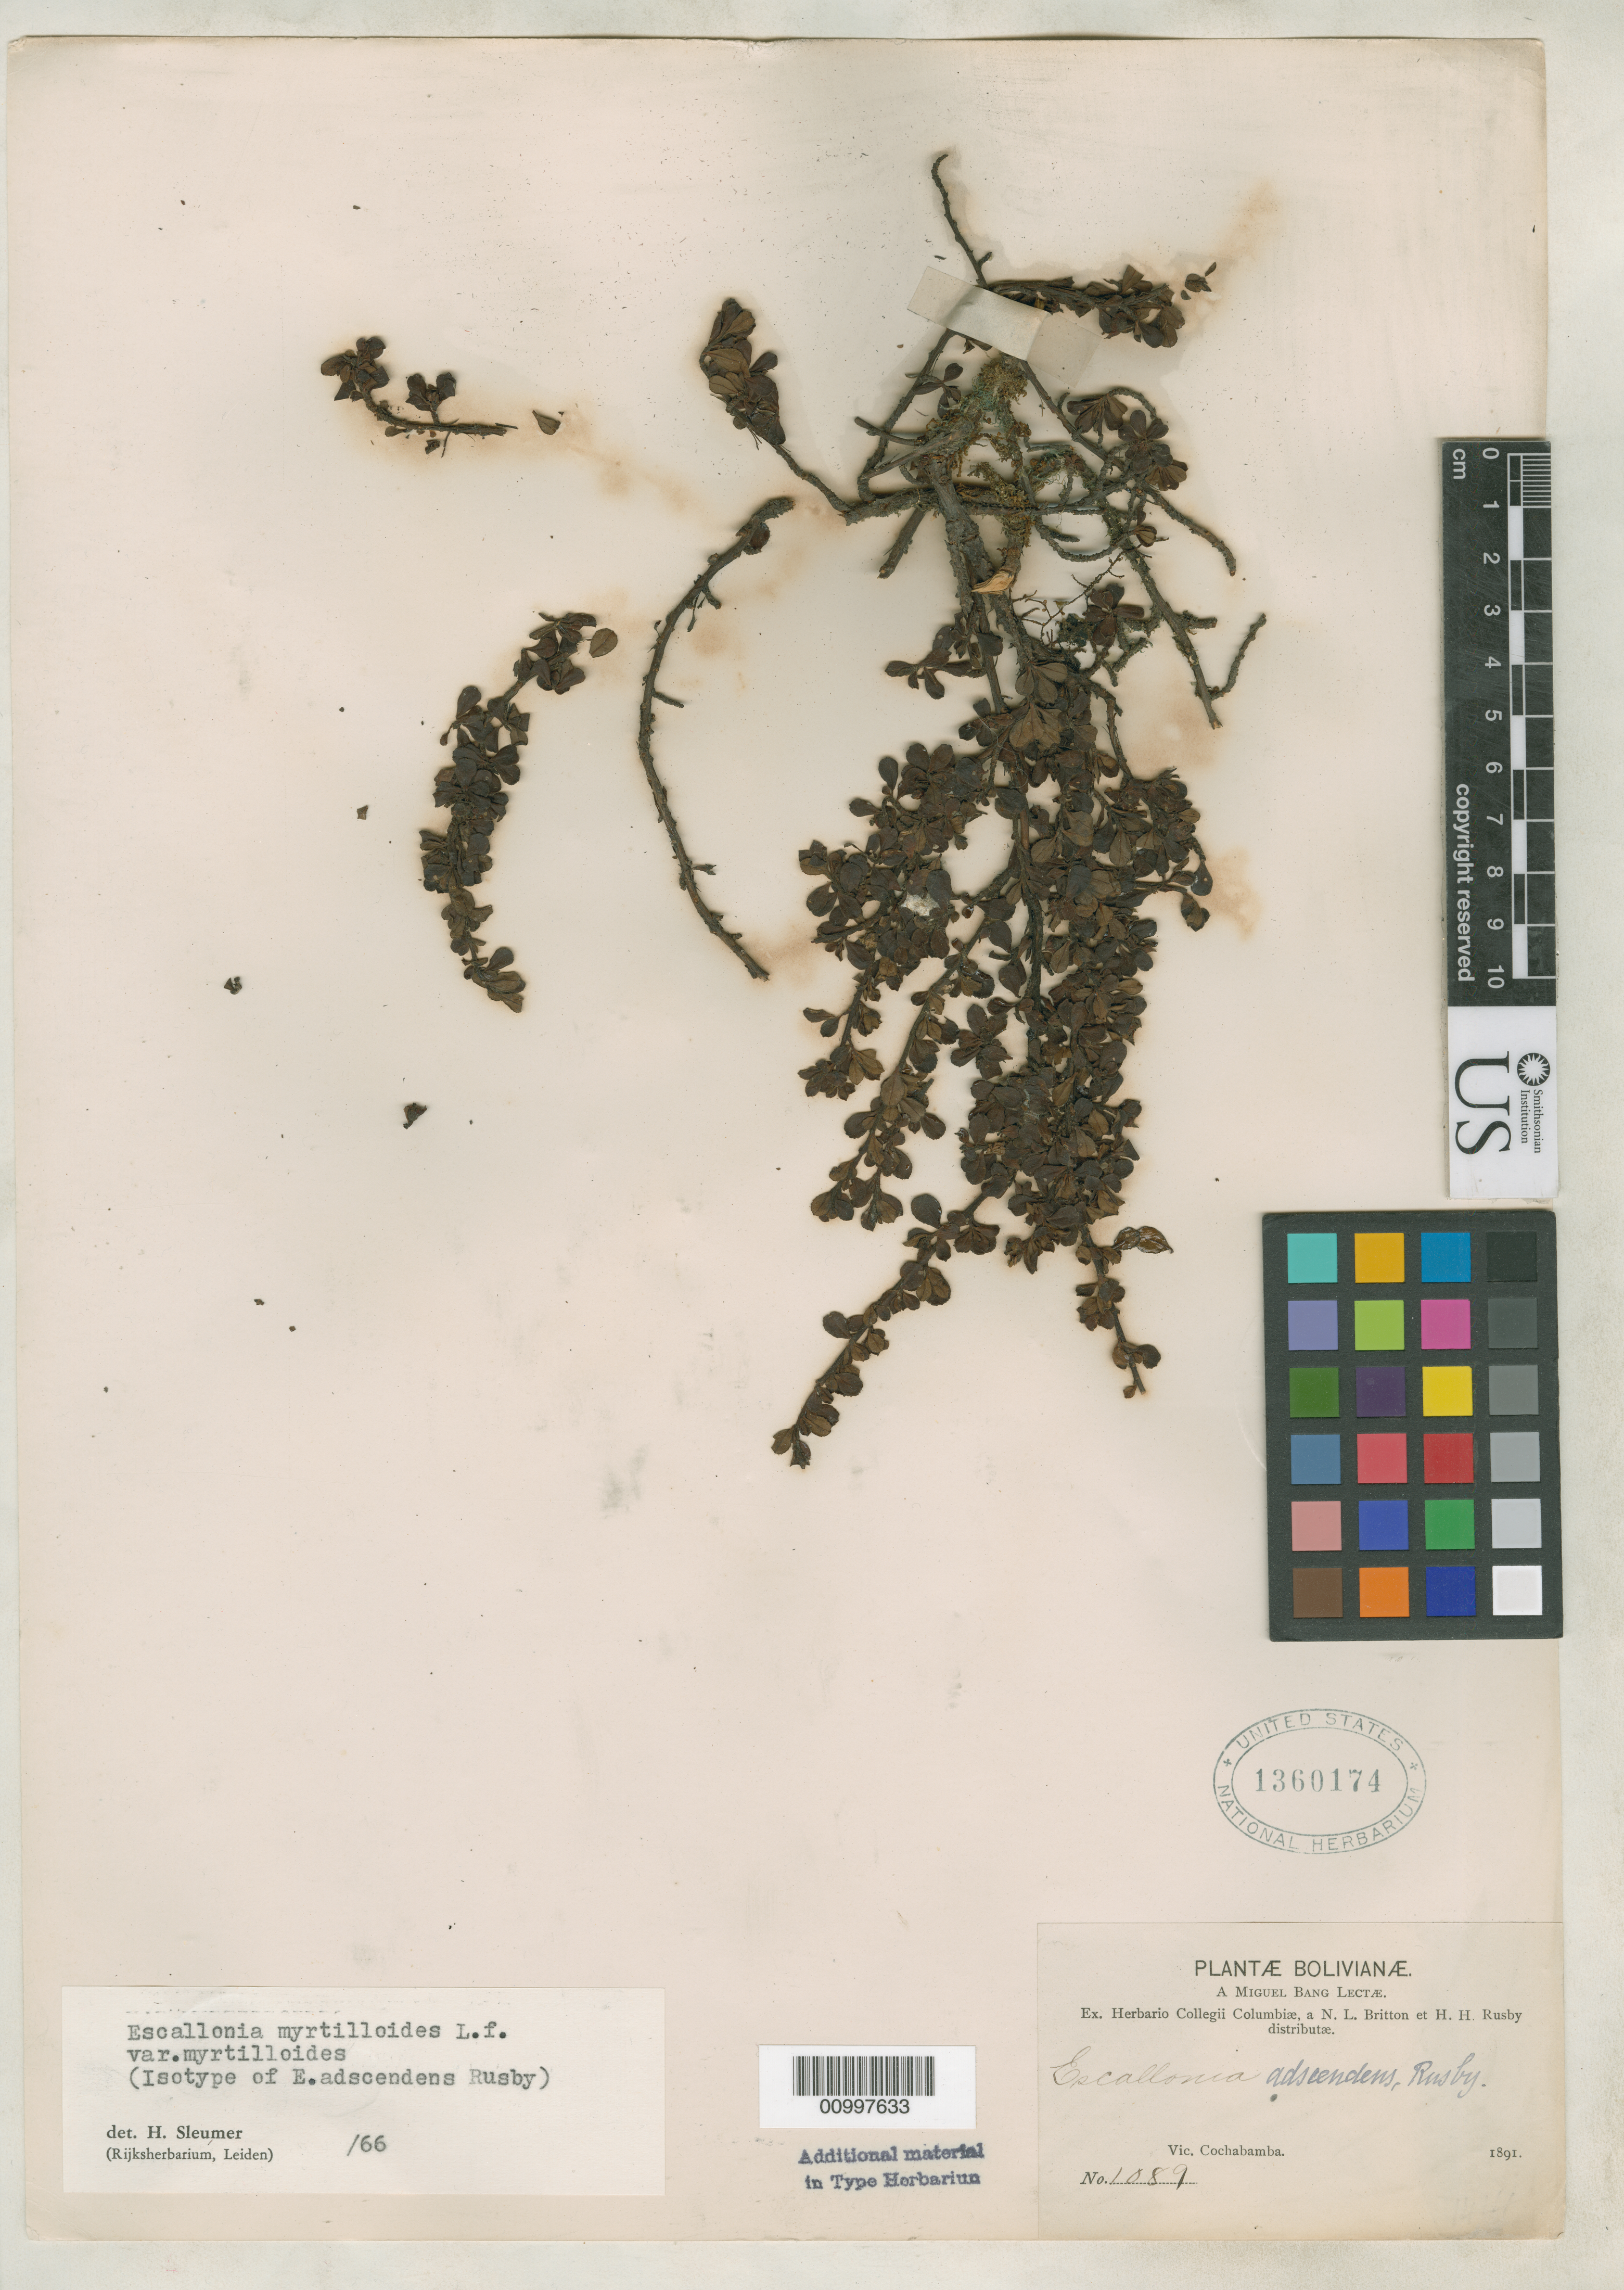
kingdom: Plantae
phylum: Tracheophyta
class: Magnoliopsida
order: Escalloniales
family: Escalloniaceae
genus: Escallonia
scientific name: Escallonia adscendens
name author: Rusby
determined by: Sleumer, H. O.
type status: Isotype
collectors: M. Bang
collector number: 1089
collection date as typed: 1891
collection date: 1891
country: Bolivia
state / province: Cochabamba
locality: Vic. Cochabamba.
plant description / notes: Specimen ex John Donnell Smith herbarium.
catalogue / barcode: US 1360174